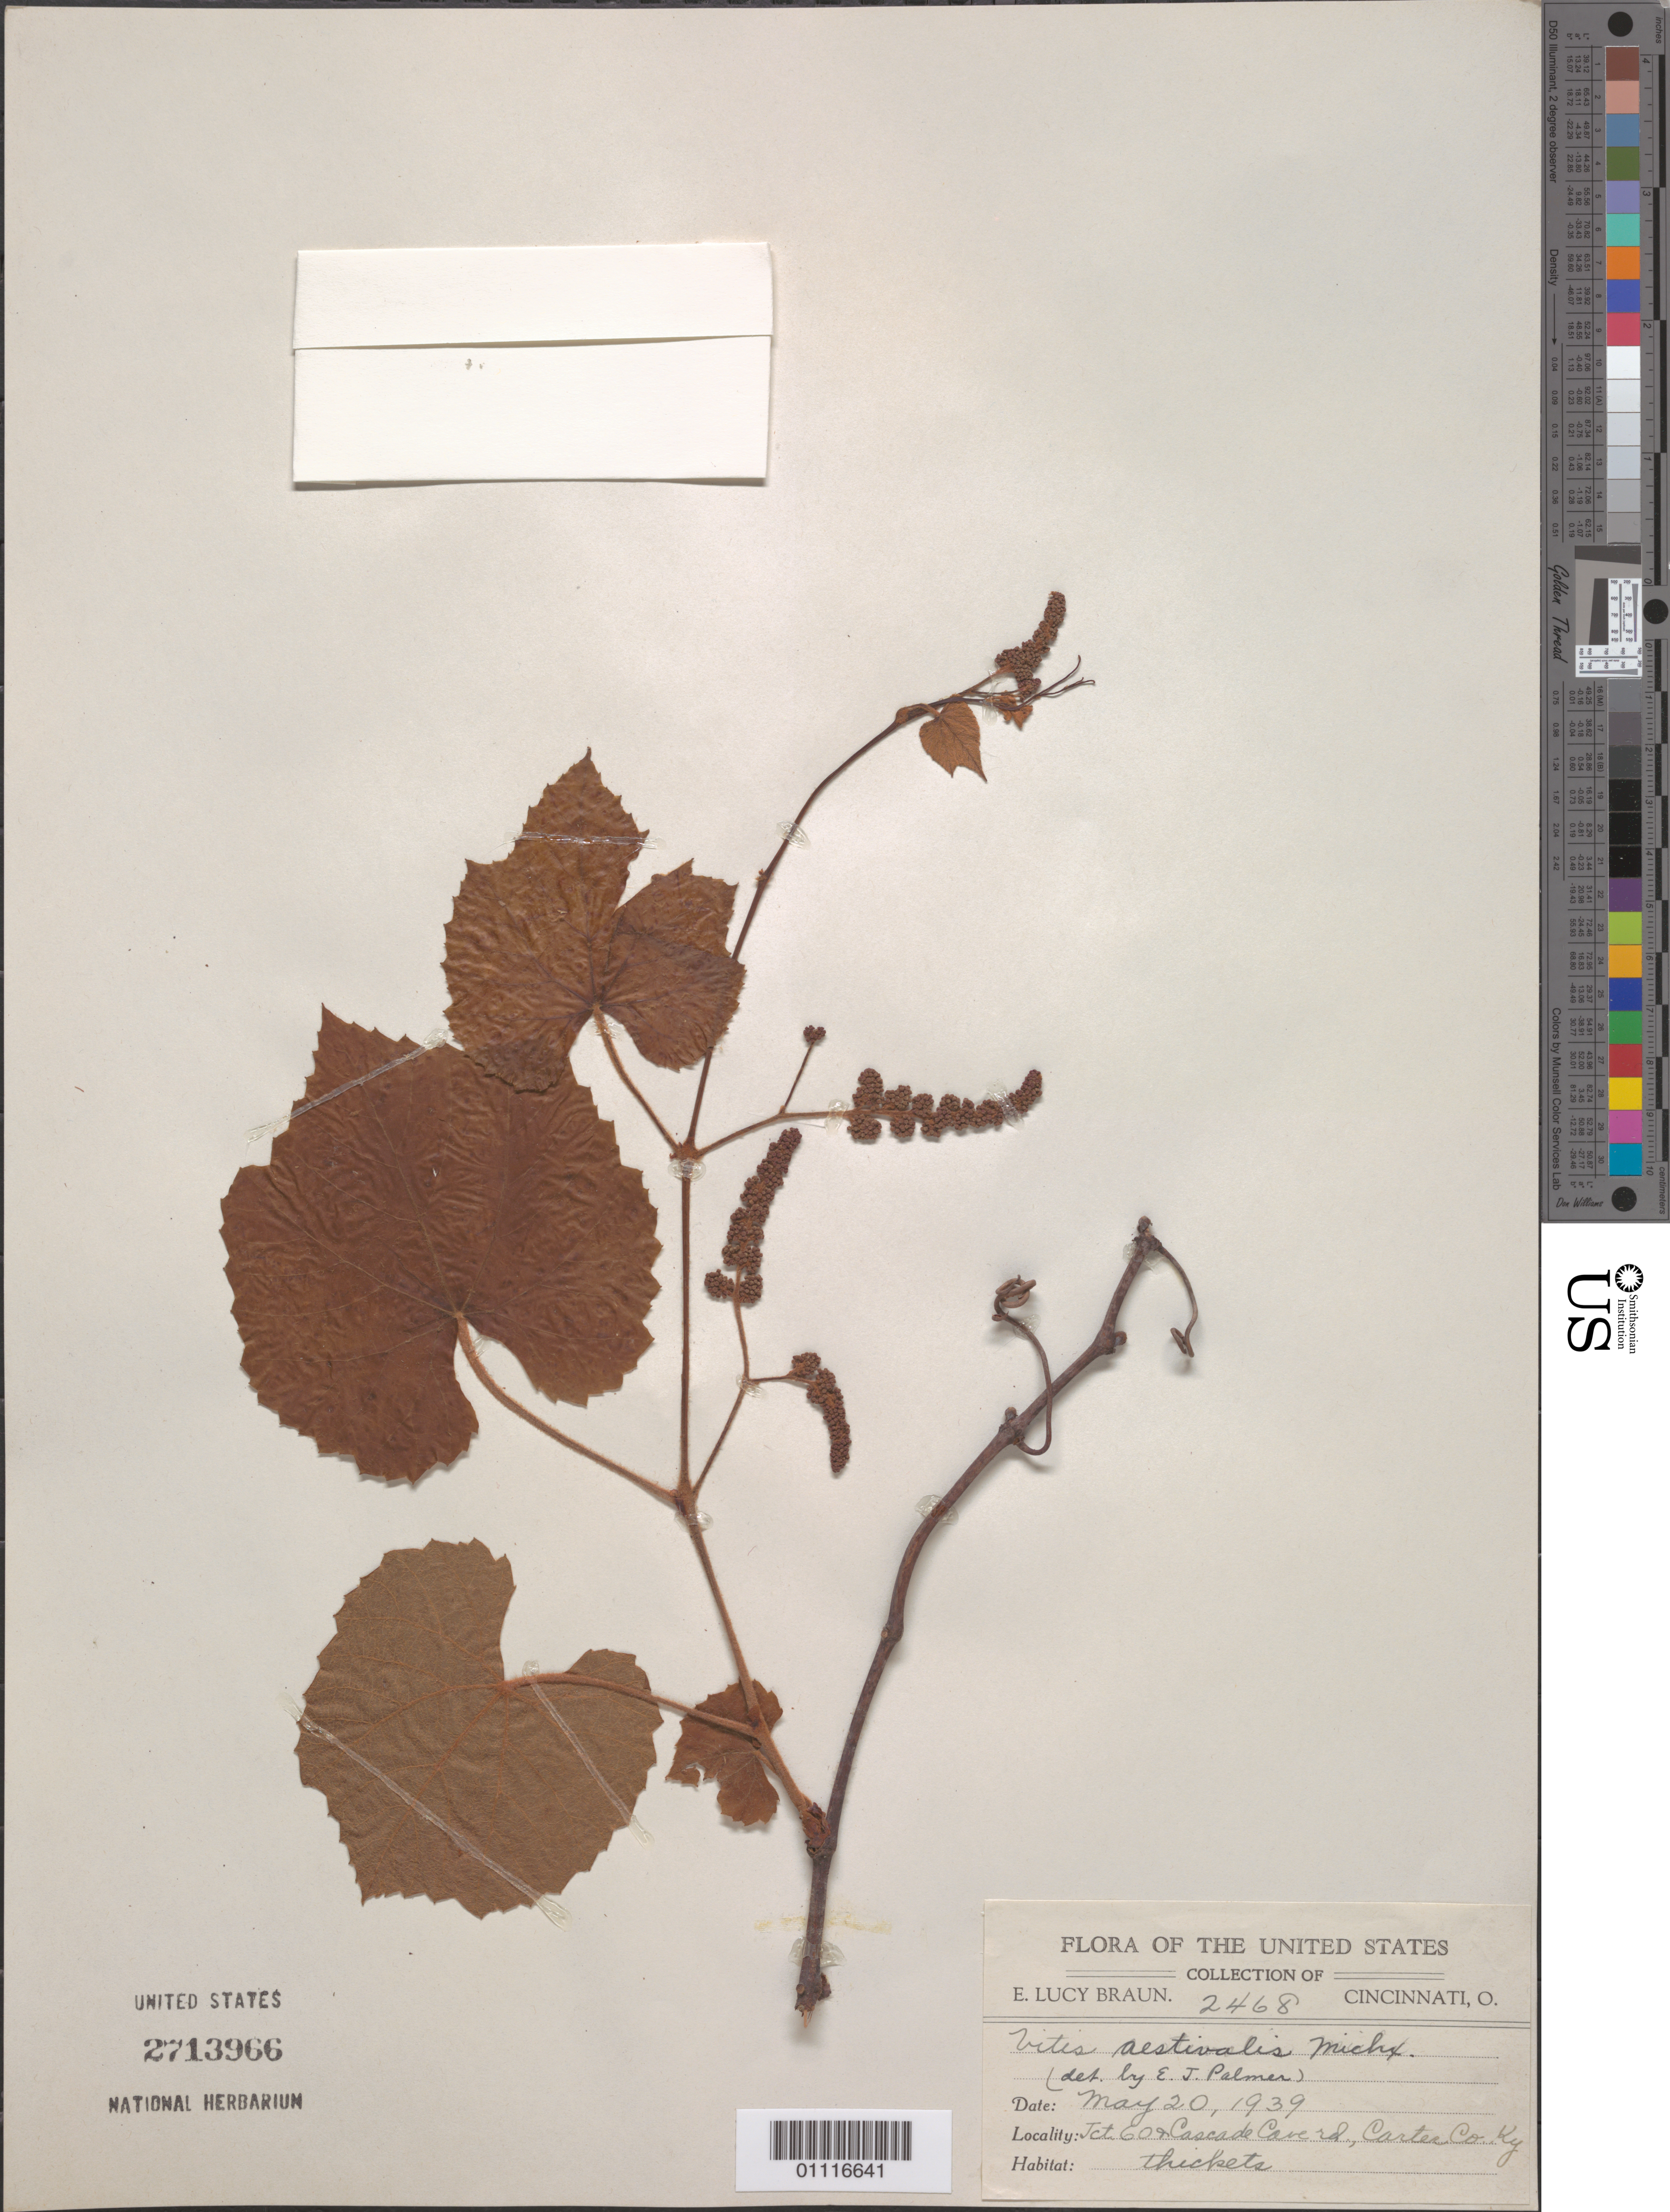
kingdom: Plantae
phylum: Tracheophyta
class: Magnoliopsida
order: Vitales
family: Vitaceae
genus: Vitis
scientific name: Vitis aestivalis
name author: Michx.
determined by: Palmer, E. J.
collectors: E. L. Braun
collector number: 2468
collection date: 1939-05-20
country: United States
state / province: Kentucky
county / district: Carter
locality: Jct. 60, Cascade Cave rd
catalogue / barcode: US 2713966